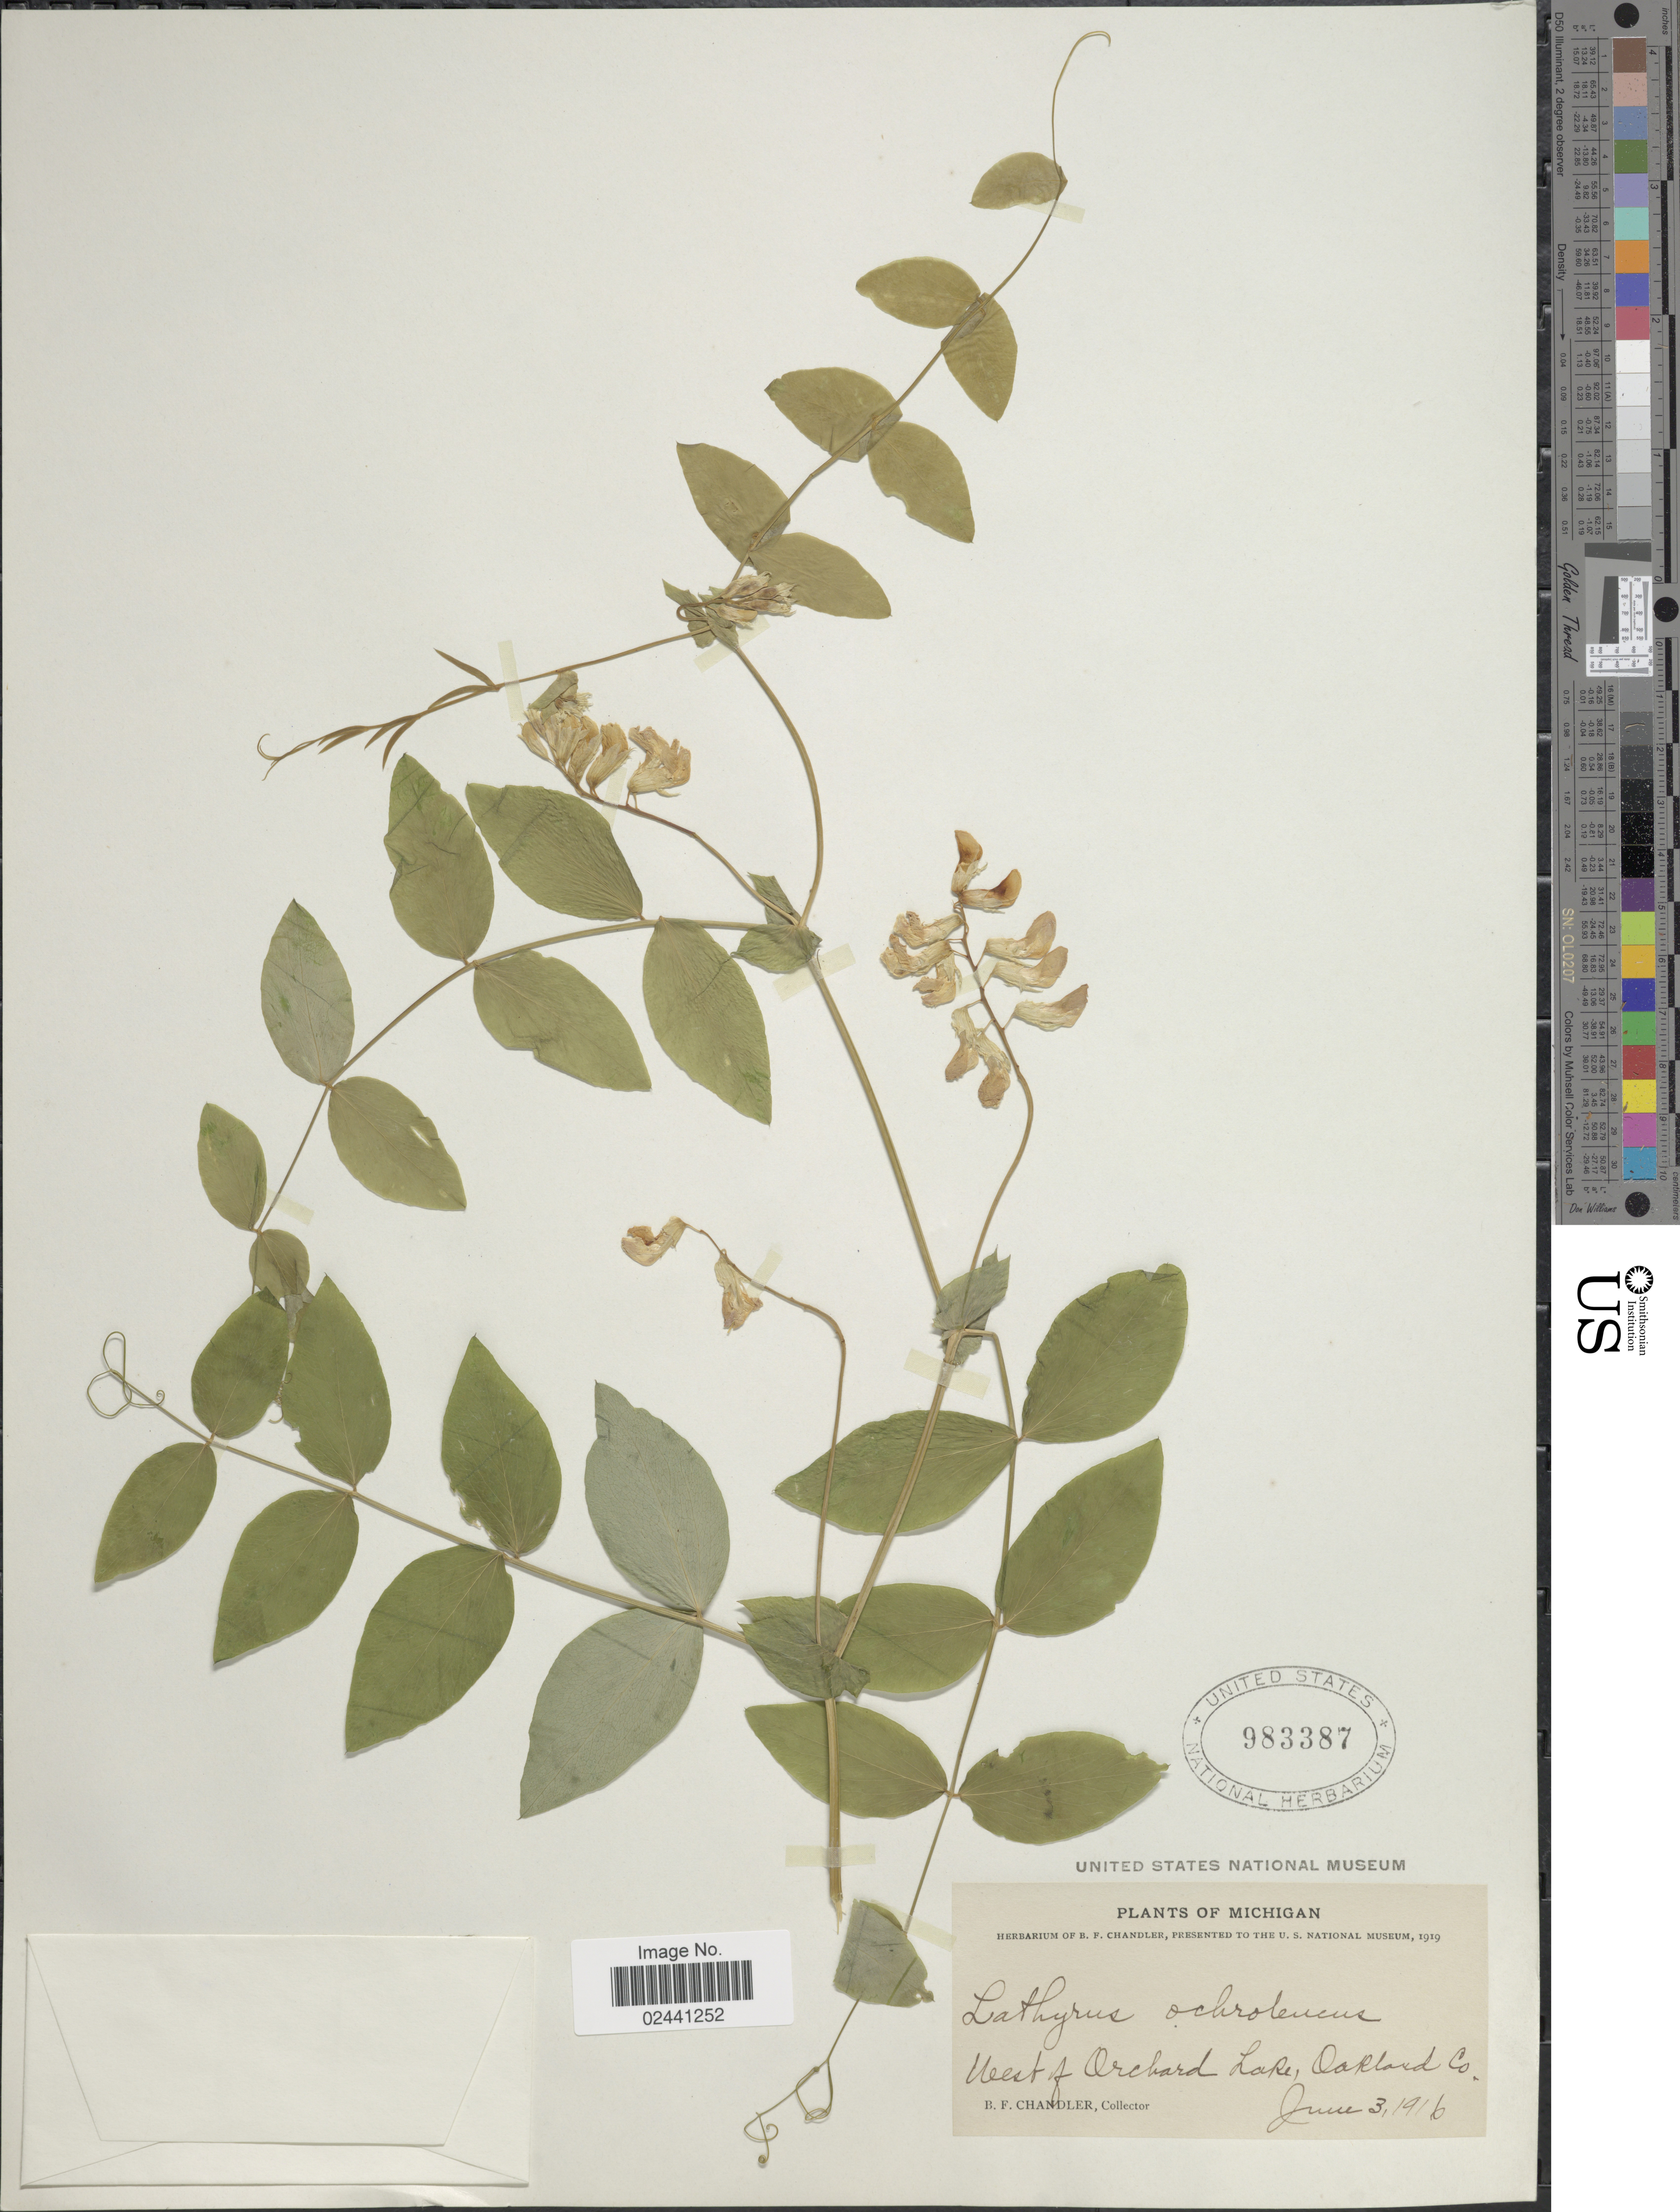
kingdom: Plantae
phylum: Tracheophyta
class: Magnoliopsida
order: Fabales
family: Fabaceae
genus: Lathyrus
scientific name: Lathyrus ochroleucus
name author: Hook.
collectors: B. F. Chandler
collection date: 1916-06-03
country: United States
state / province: Michigan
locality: West of Orchard Lake, Oakland Co.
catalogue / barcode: US 983387